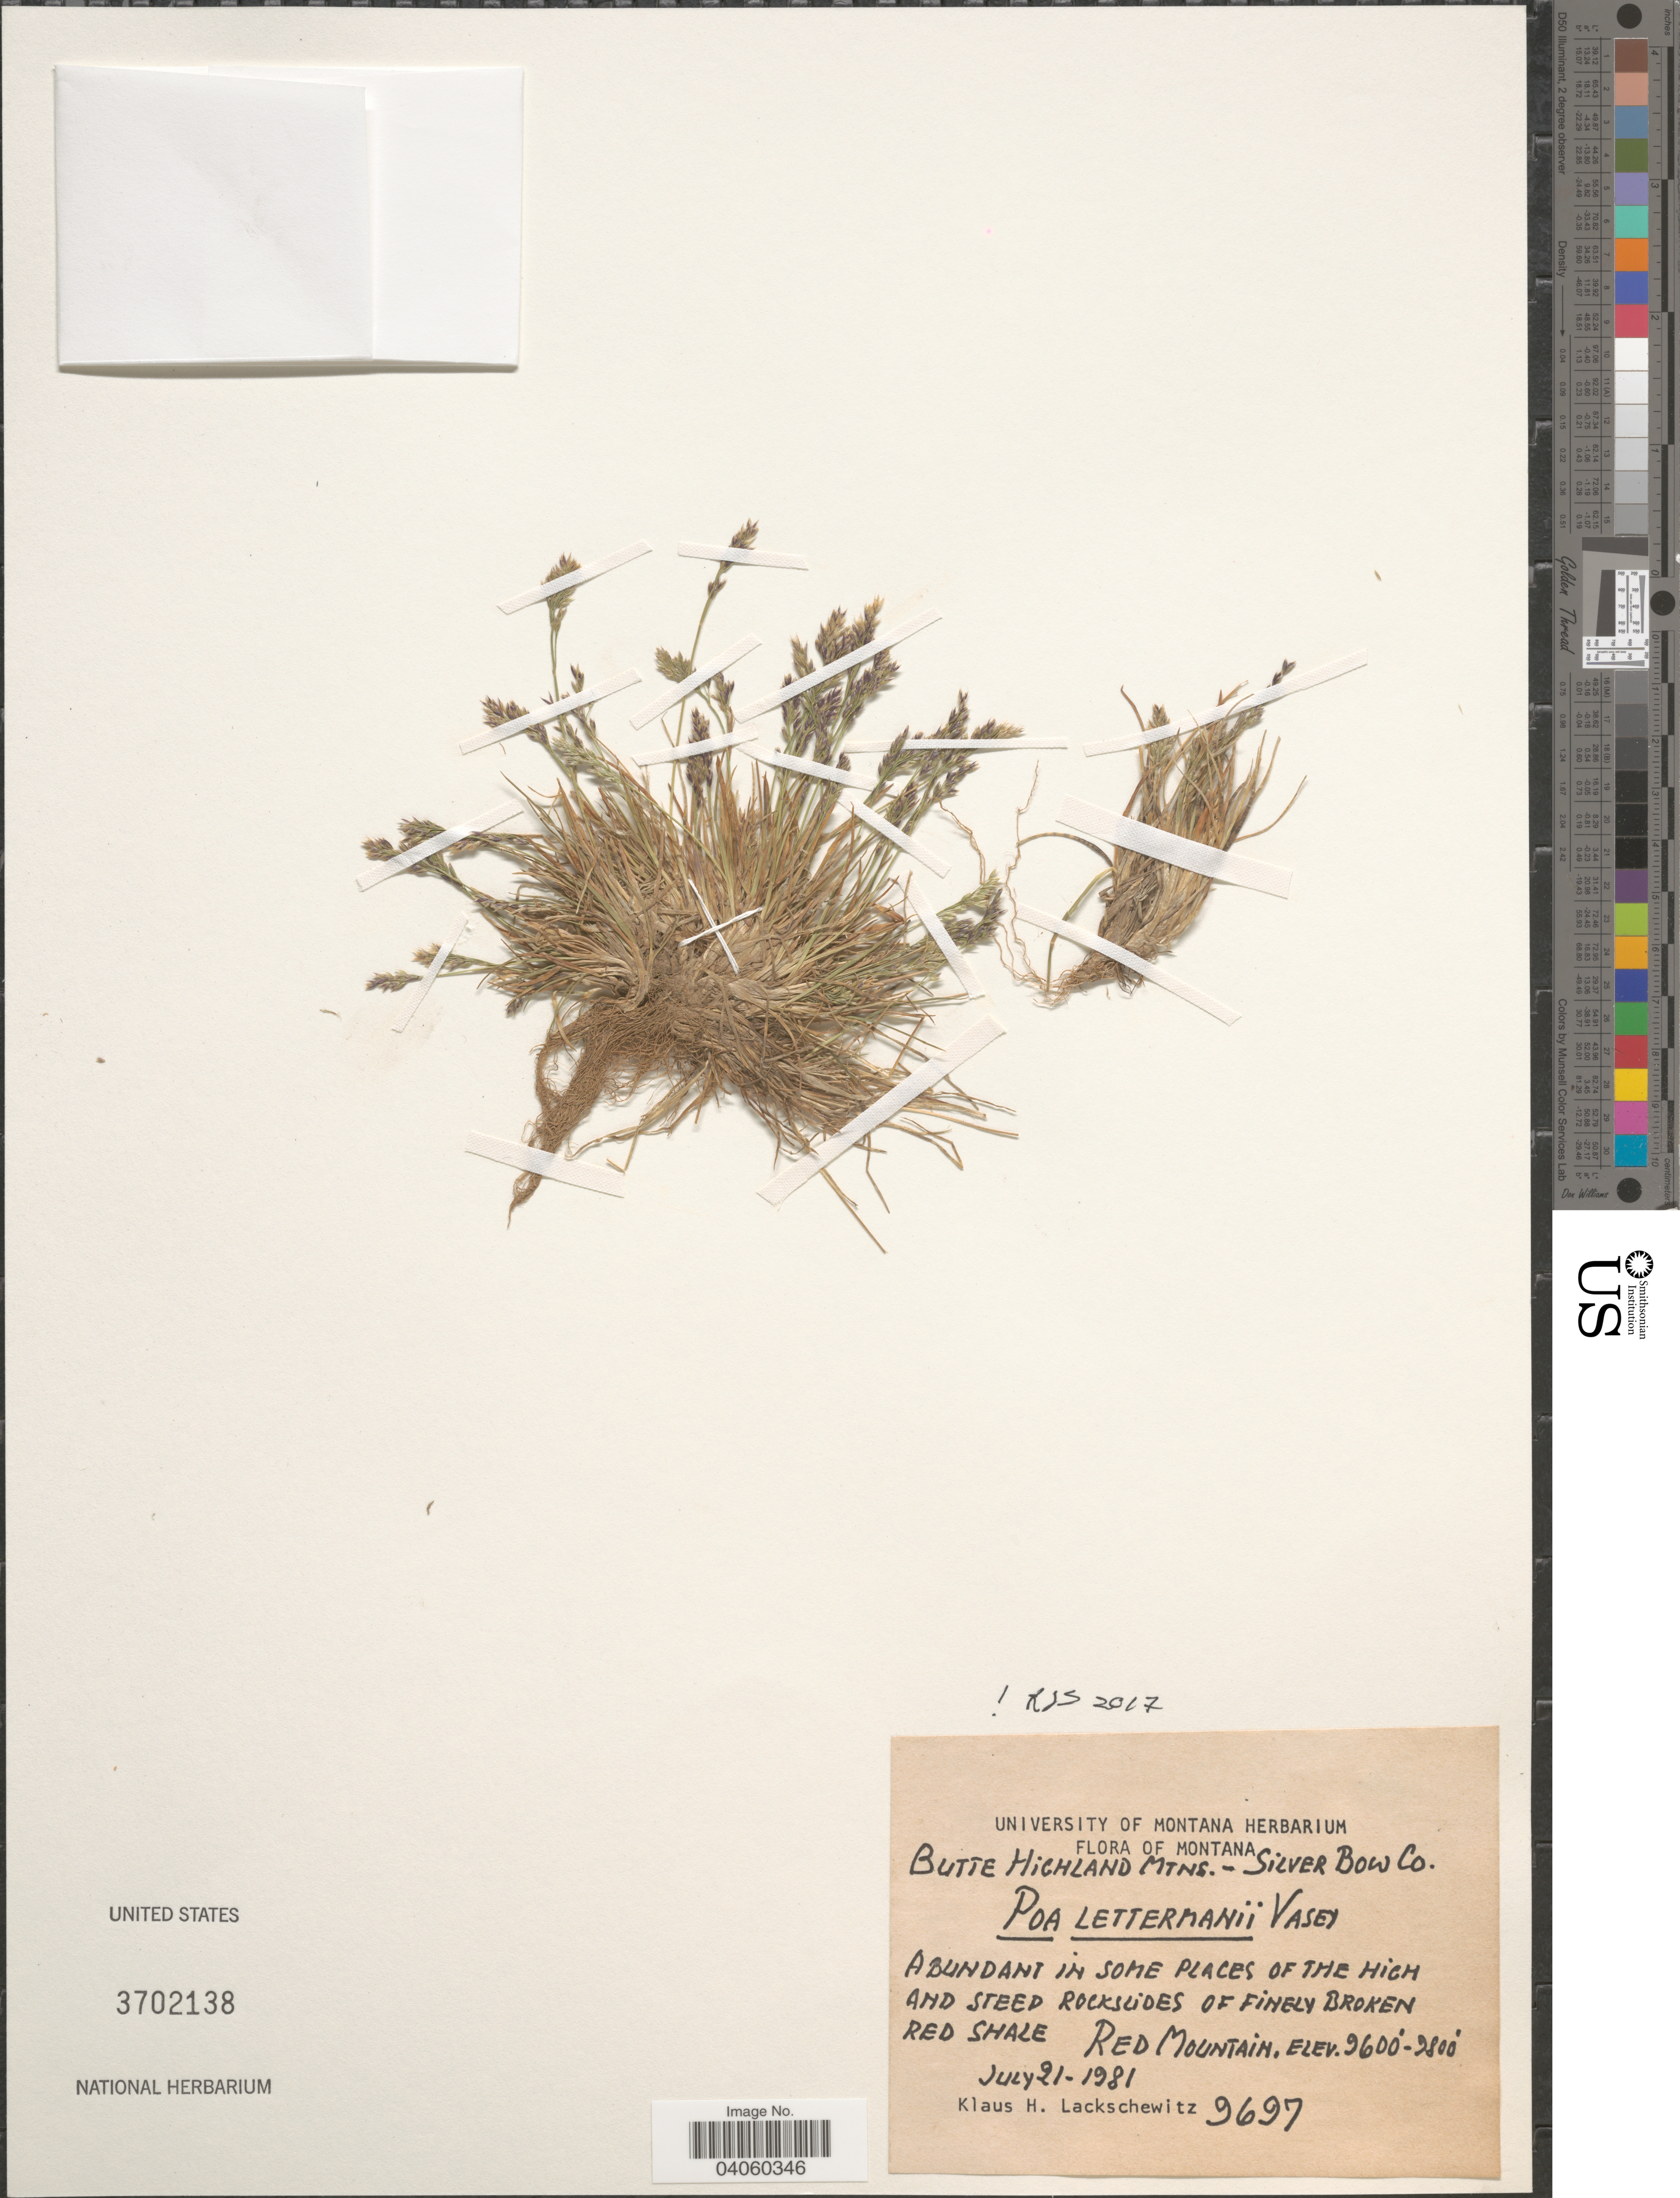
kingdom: Plantae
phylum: Tracheophyta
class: Liliopsida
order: Poales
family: Poaceae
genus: Poa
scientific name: Poa lettermanii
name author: Vasey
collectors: K. Lackschewitz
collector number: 9697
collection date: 1981-07-21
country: United States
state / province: Montana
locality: Butte Hichland Mtns. - Silver Bow Co. Red Mountain.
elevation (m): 792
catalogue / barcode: US 3702138